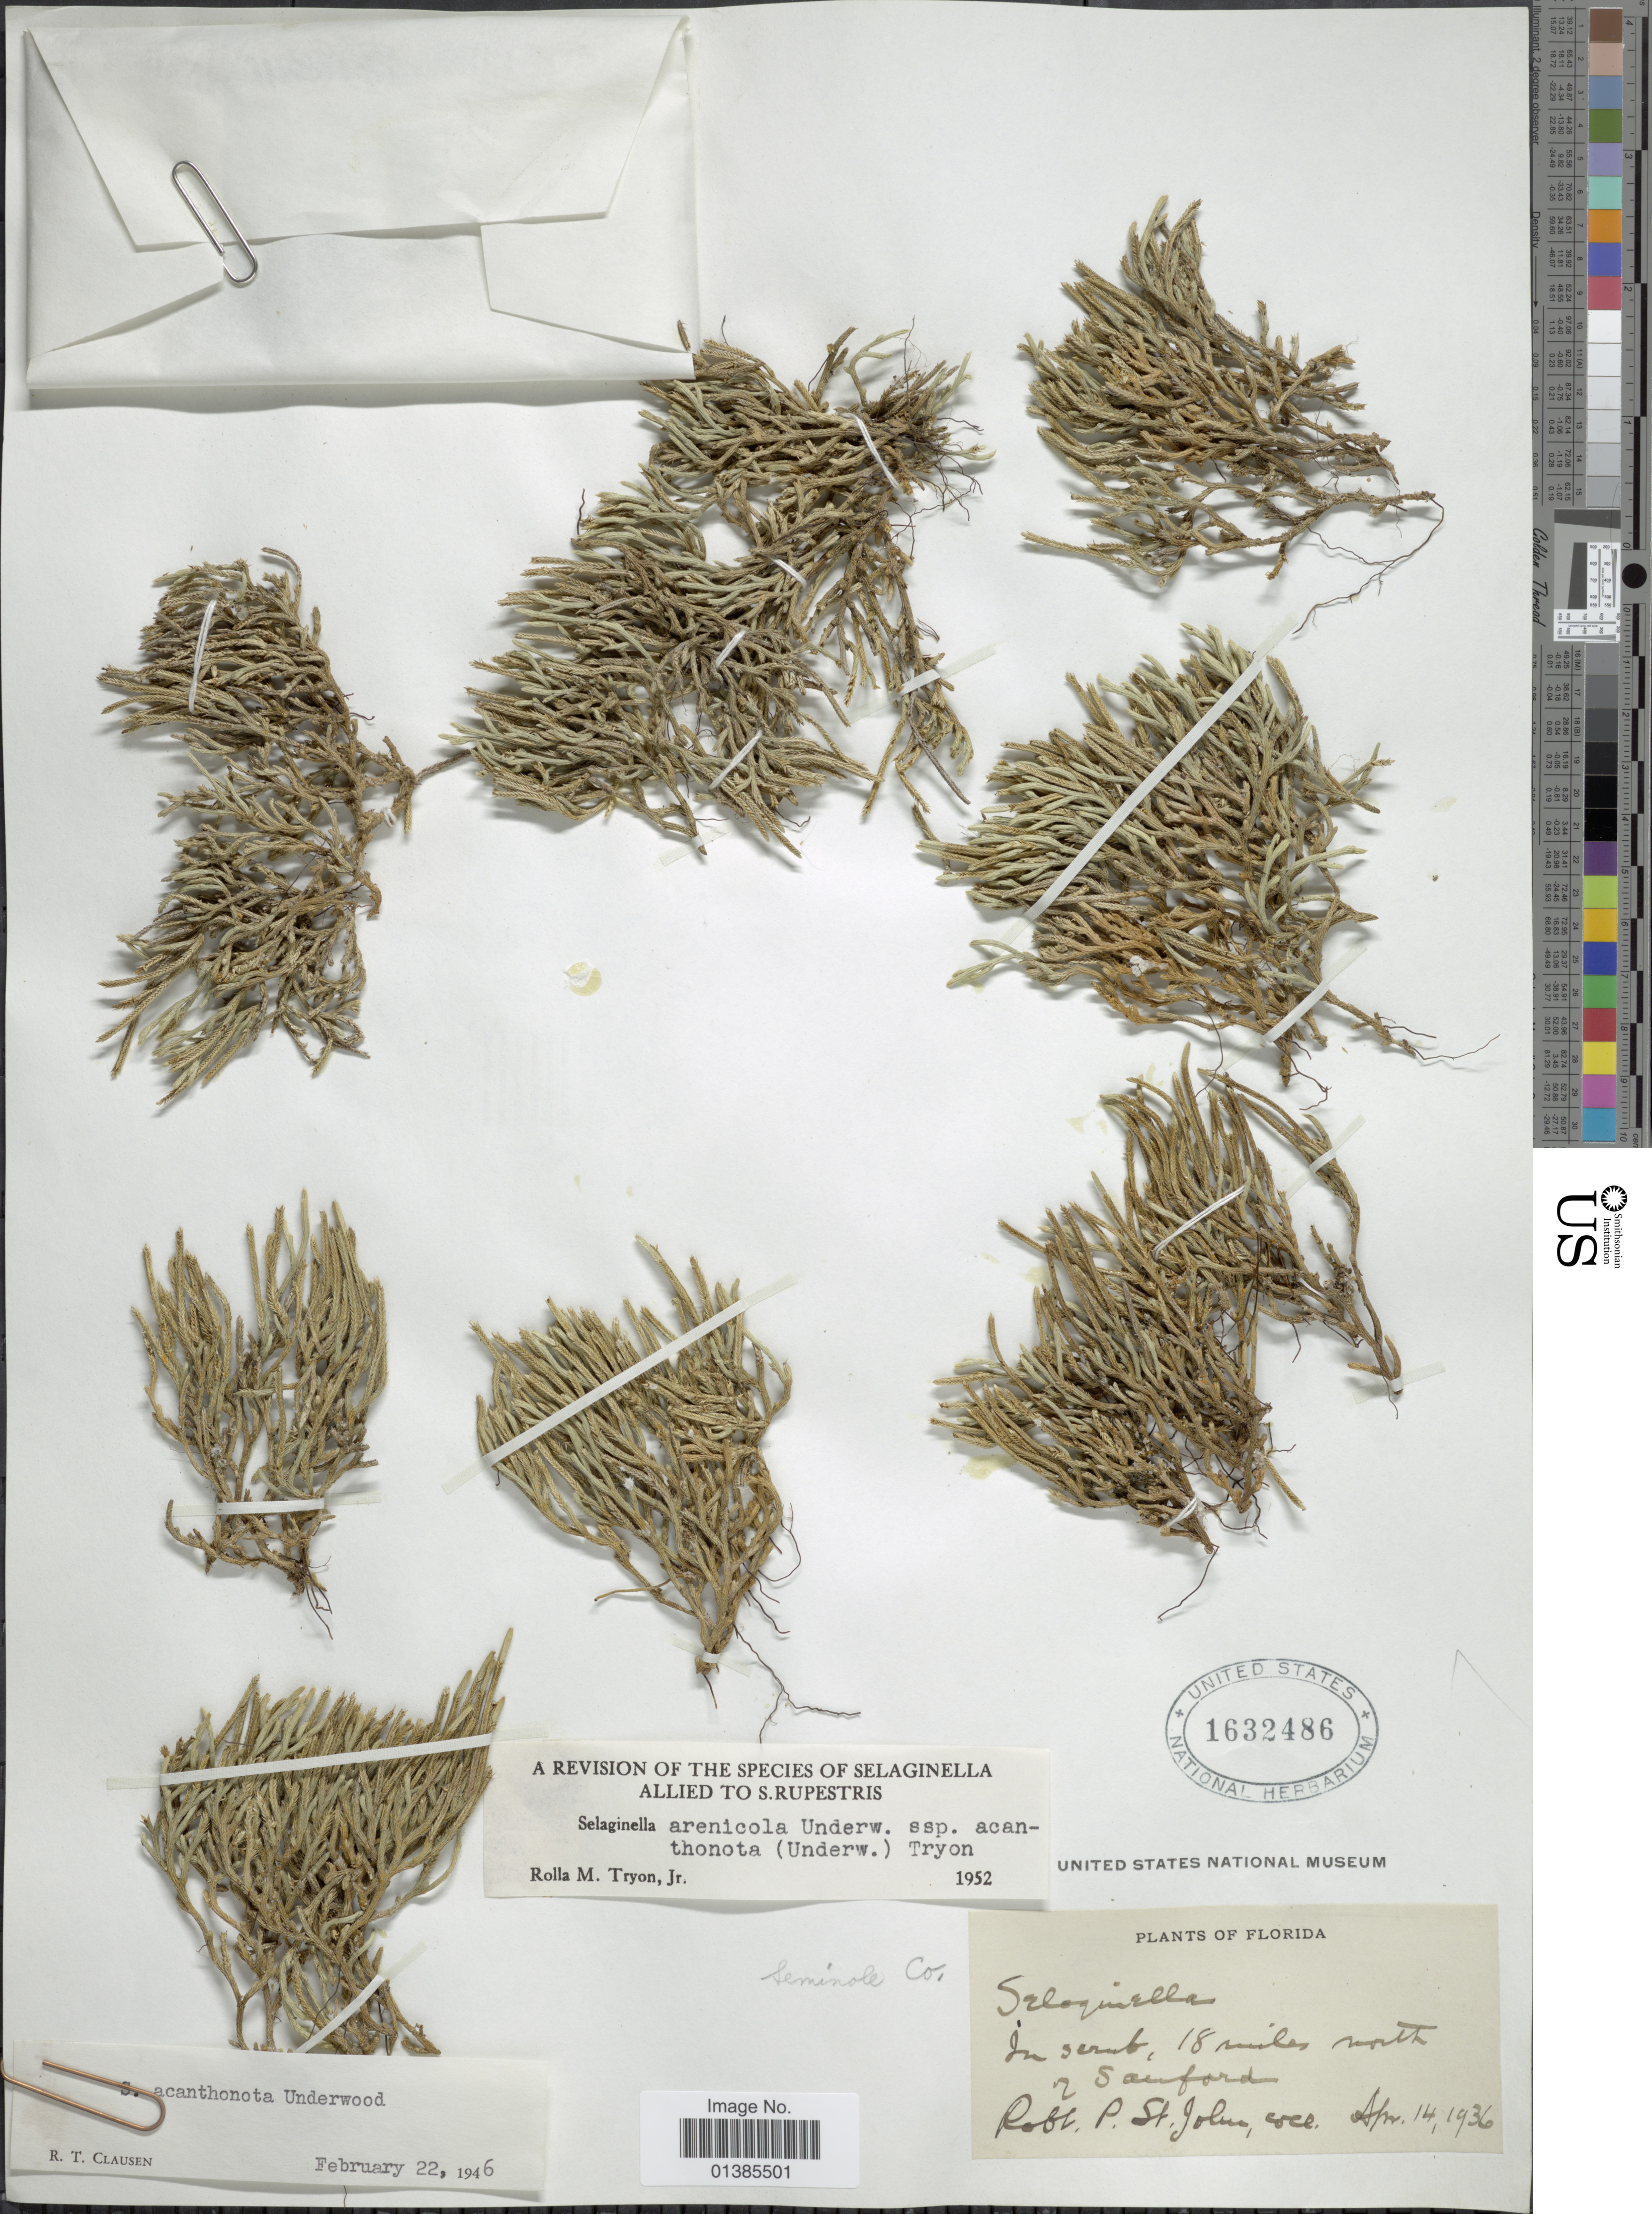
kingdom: Plantae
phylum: Tracheophyta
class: Lycopodiopsida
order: Selaginellales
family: Selaginellaceae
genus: Selaginella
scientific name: Selaginella arenicola subsp. acanthonota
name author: (Underw.) R.M. Tryon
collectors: R. P. St. John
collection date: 1936-04-14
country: United States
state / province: Florida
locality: In scrub, 18 miles north of Sanford.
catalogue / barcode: US 1632486